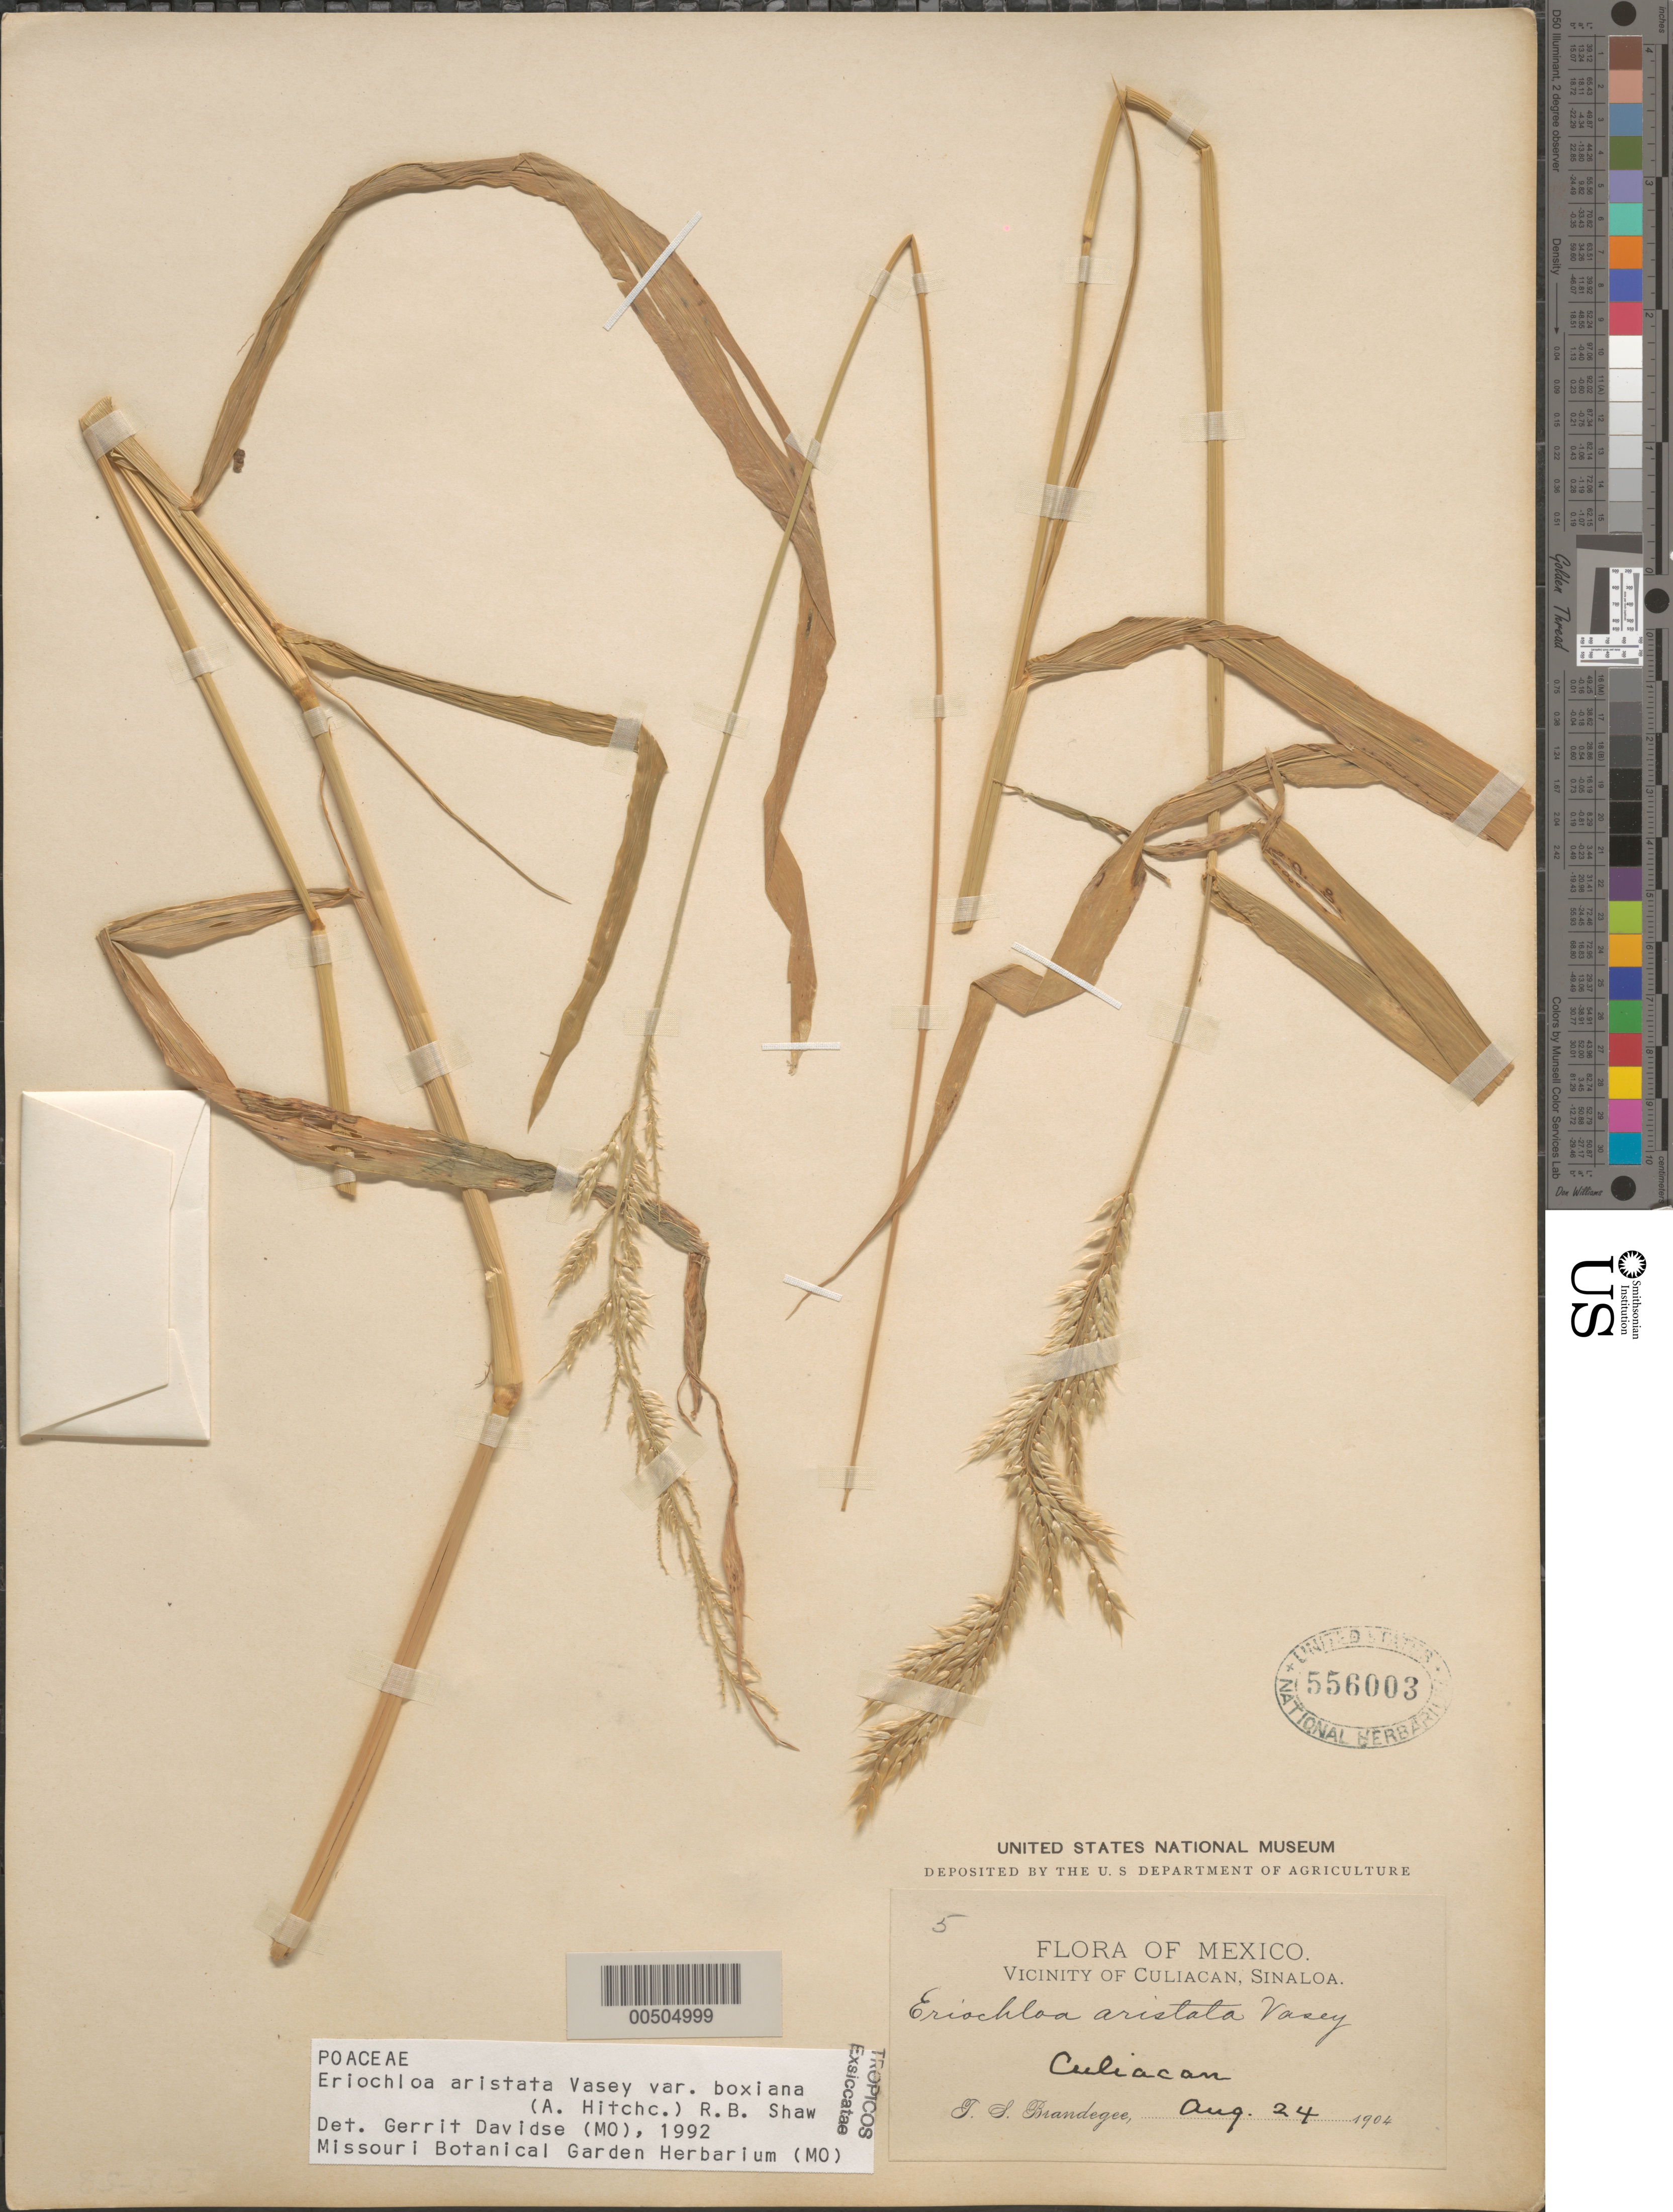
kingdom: Plantae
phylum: Tracheophyta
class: Liliopsida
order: Poales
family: Poaceae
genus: Eriochloa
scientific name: Eriochloa aristata var. boxiana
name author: R.B. Shaw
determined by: Davidse, Gerrit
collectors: T. S. Brandegee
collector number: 5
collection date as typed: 24 Aug 1904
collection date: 1904-08-24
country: Mexico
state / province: Sinaloa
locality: Culiacan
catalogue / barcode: US 556003